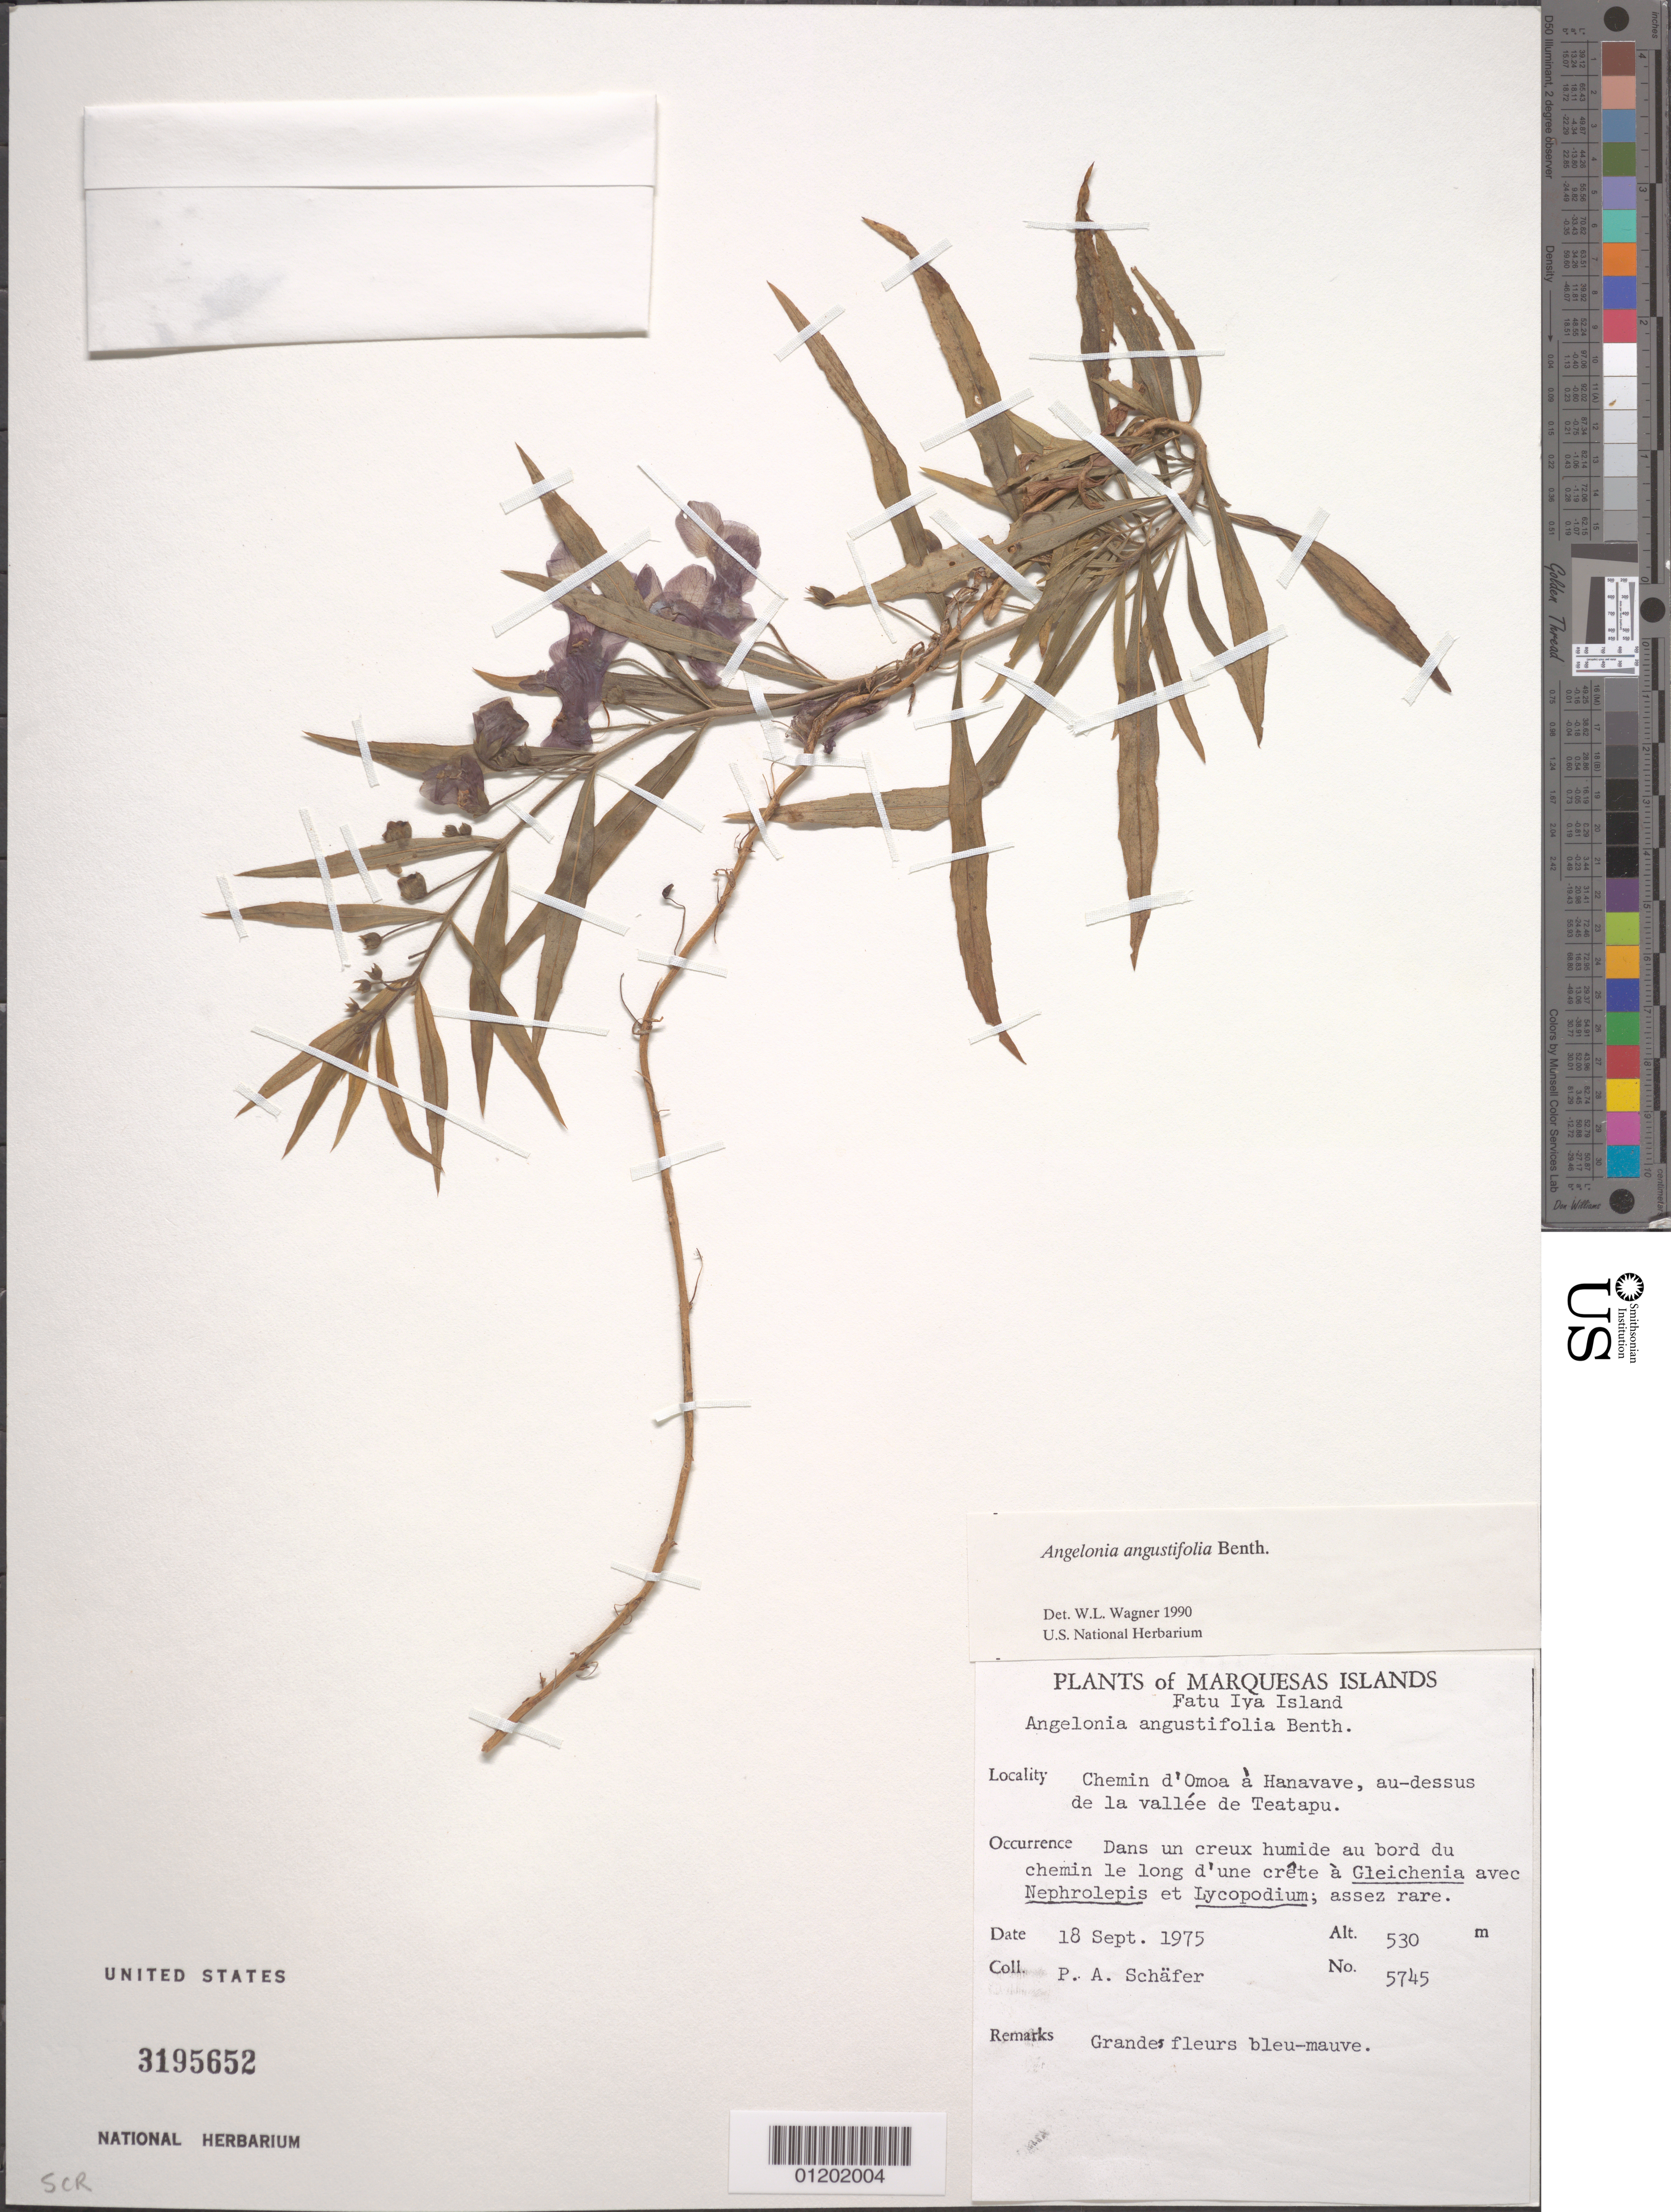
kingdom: Plantae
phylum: Tracheophyta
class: Magnoliopsida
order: Lamiales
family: Plantaginaceae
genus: Angelonia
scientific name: Angelonia gardneri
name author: Hook. f.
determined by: Wagner, W. L., (BOT), Smithsonian Institution - National Museum of Natural History (UNITED STATES)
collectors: P. A. Schäfer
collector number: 5745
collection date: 1975-09-18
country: French Polynesia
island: Fatu Hiva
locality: Chemin d'Omo'a à Hanavave, au-dessus de la vallée de Teatapu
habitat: c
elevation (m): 530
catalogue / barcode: US 3195652